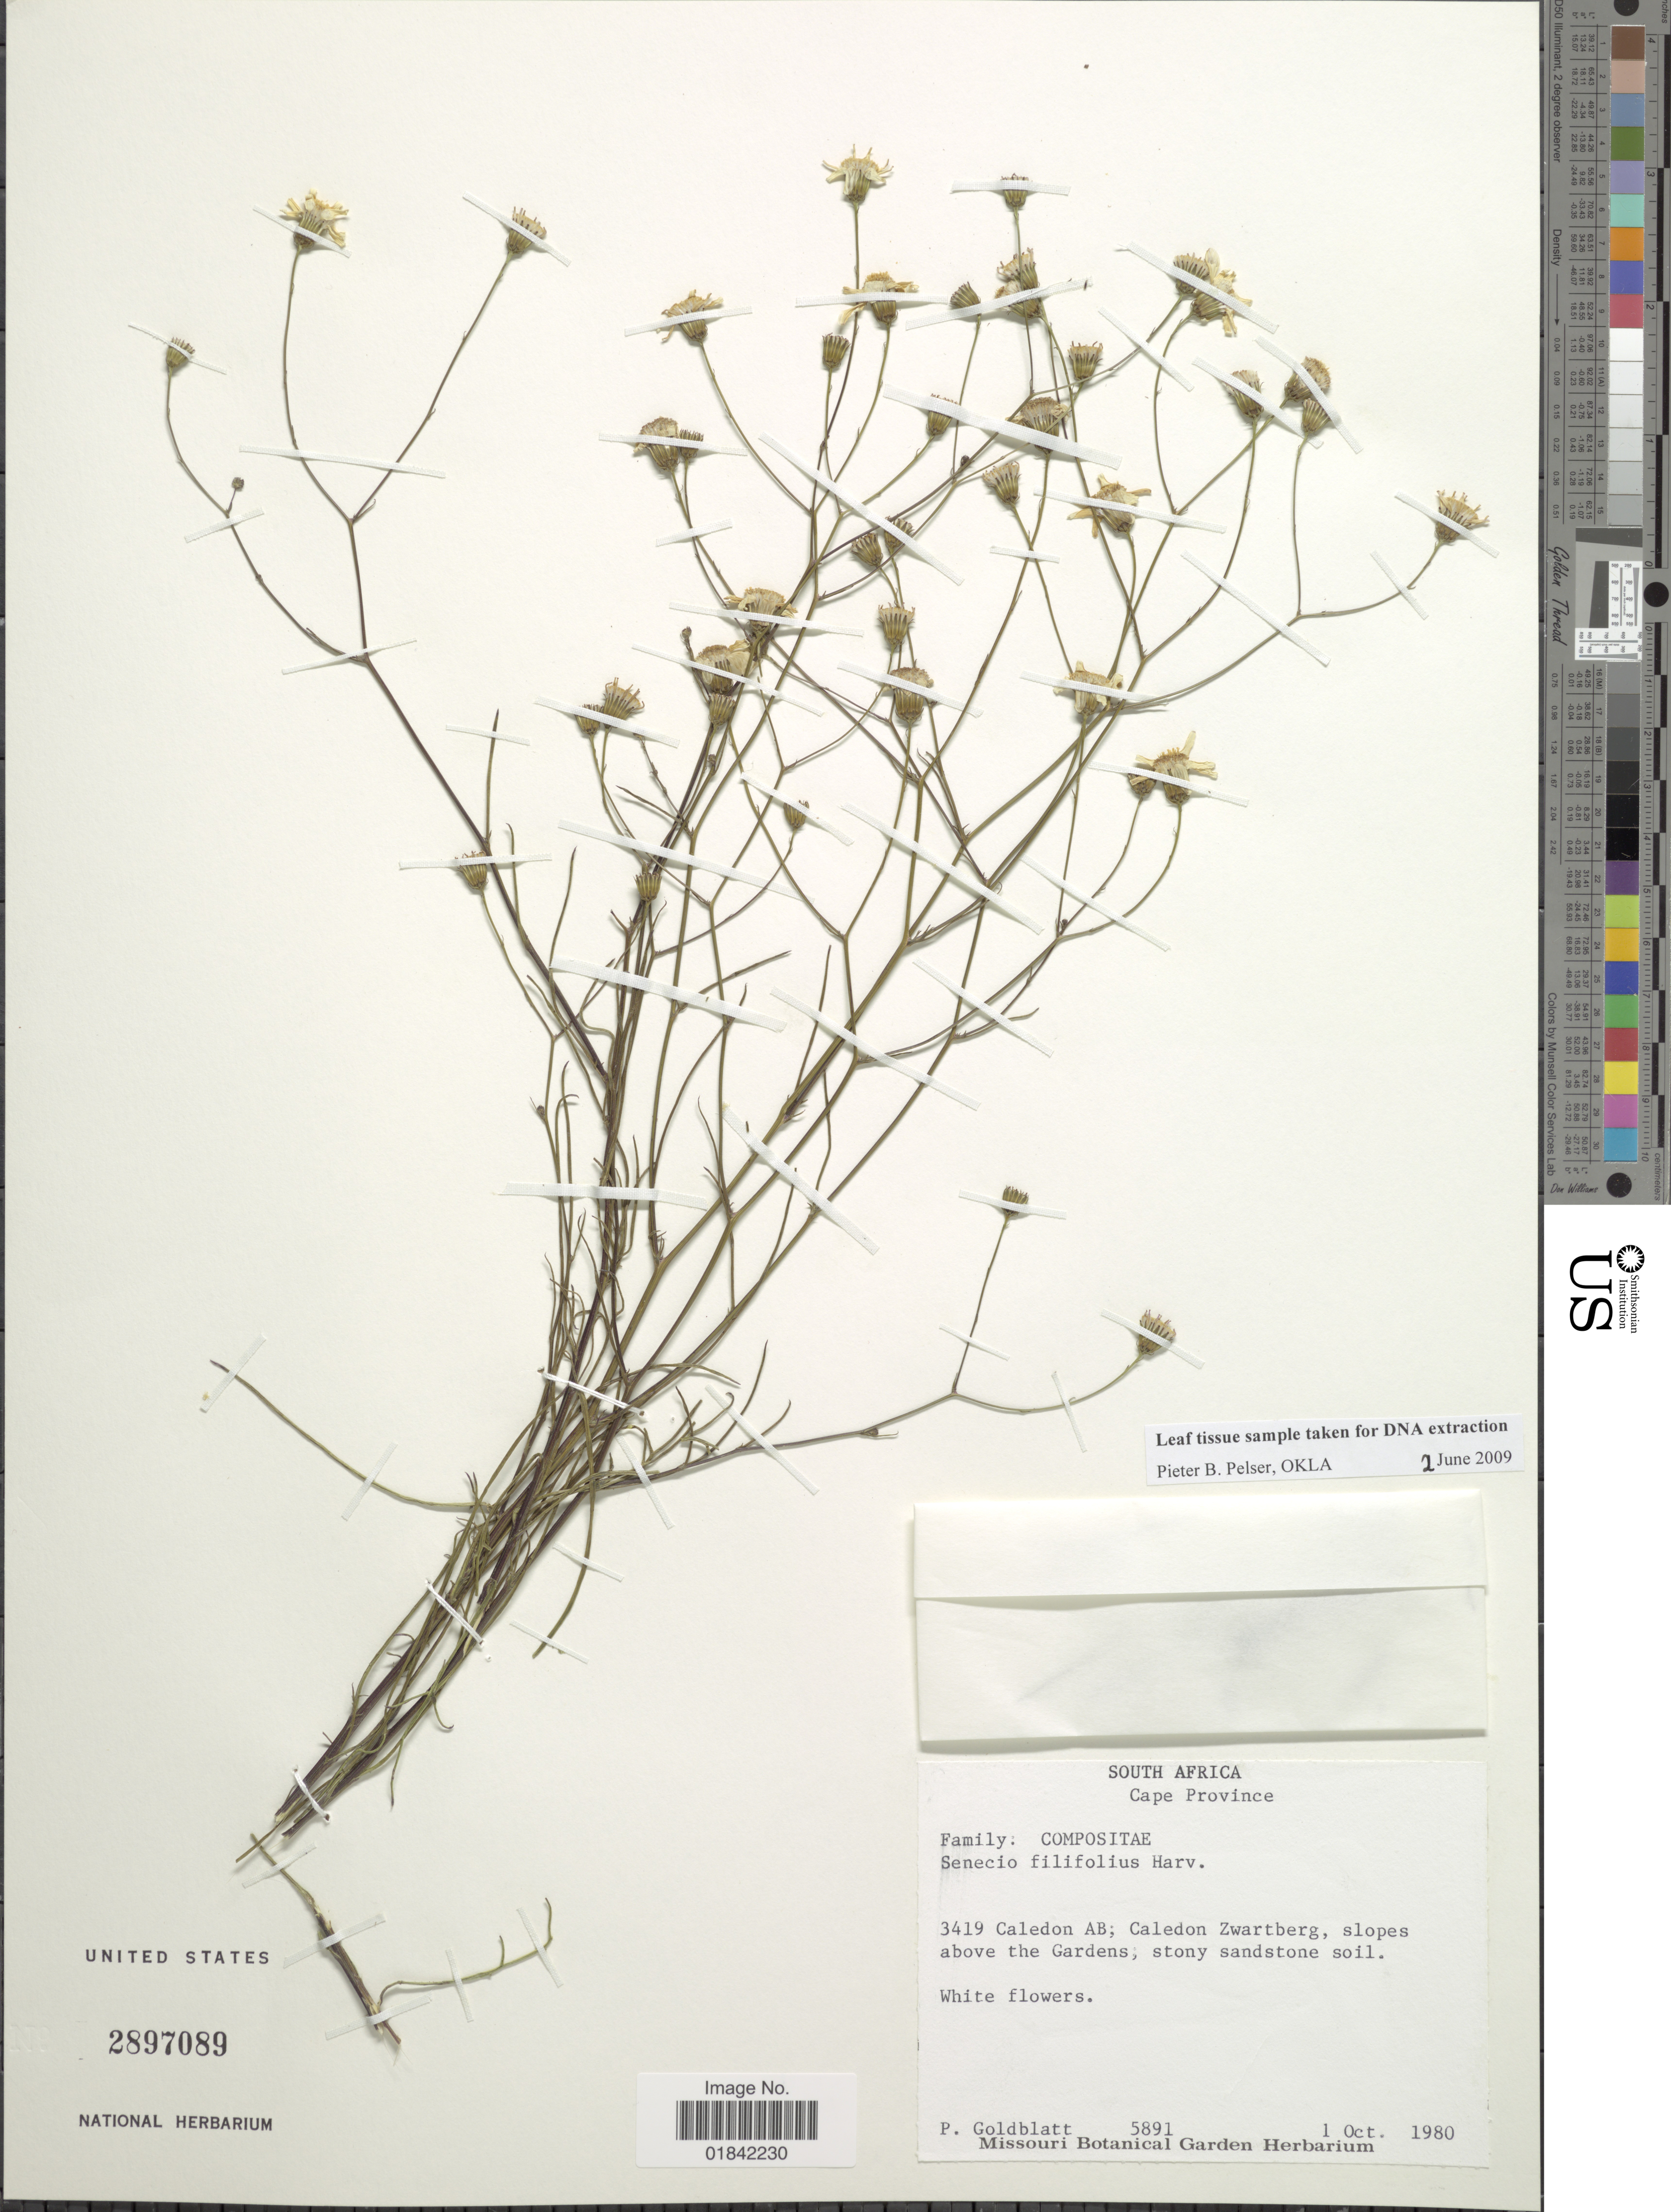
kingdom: Plantae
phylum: Tracheophyta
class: Magnoliopsida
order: Asterales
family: Asteraceae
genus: Senecio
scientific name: Senecio filifolius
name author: Harv.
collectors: P. Goldblatt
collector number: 5891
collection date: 1980-10-01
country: South Africa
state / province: Western Cape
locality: Caledon AB; Caledon Zwartberg, slopes above the Gardens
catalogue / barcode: US 2897089